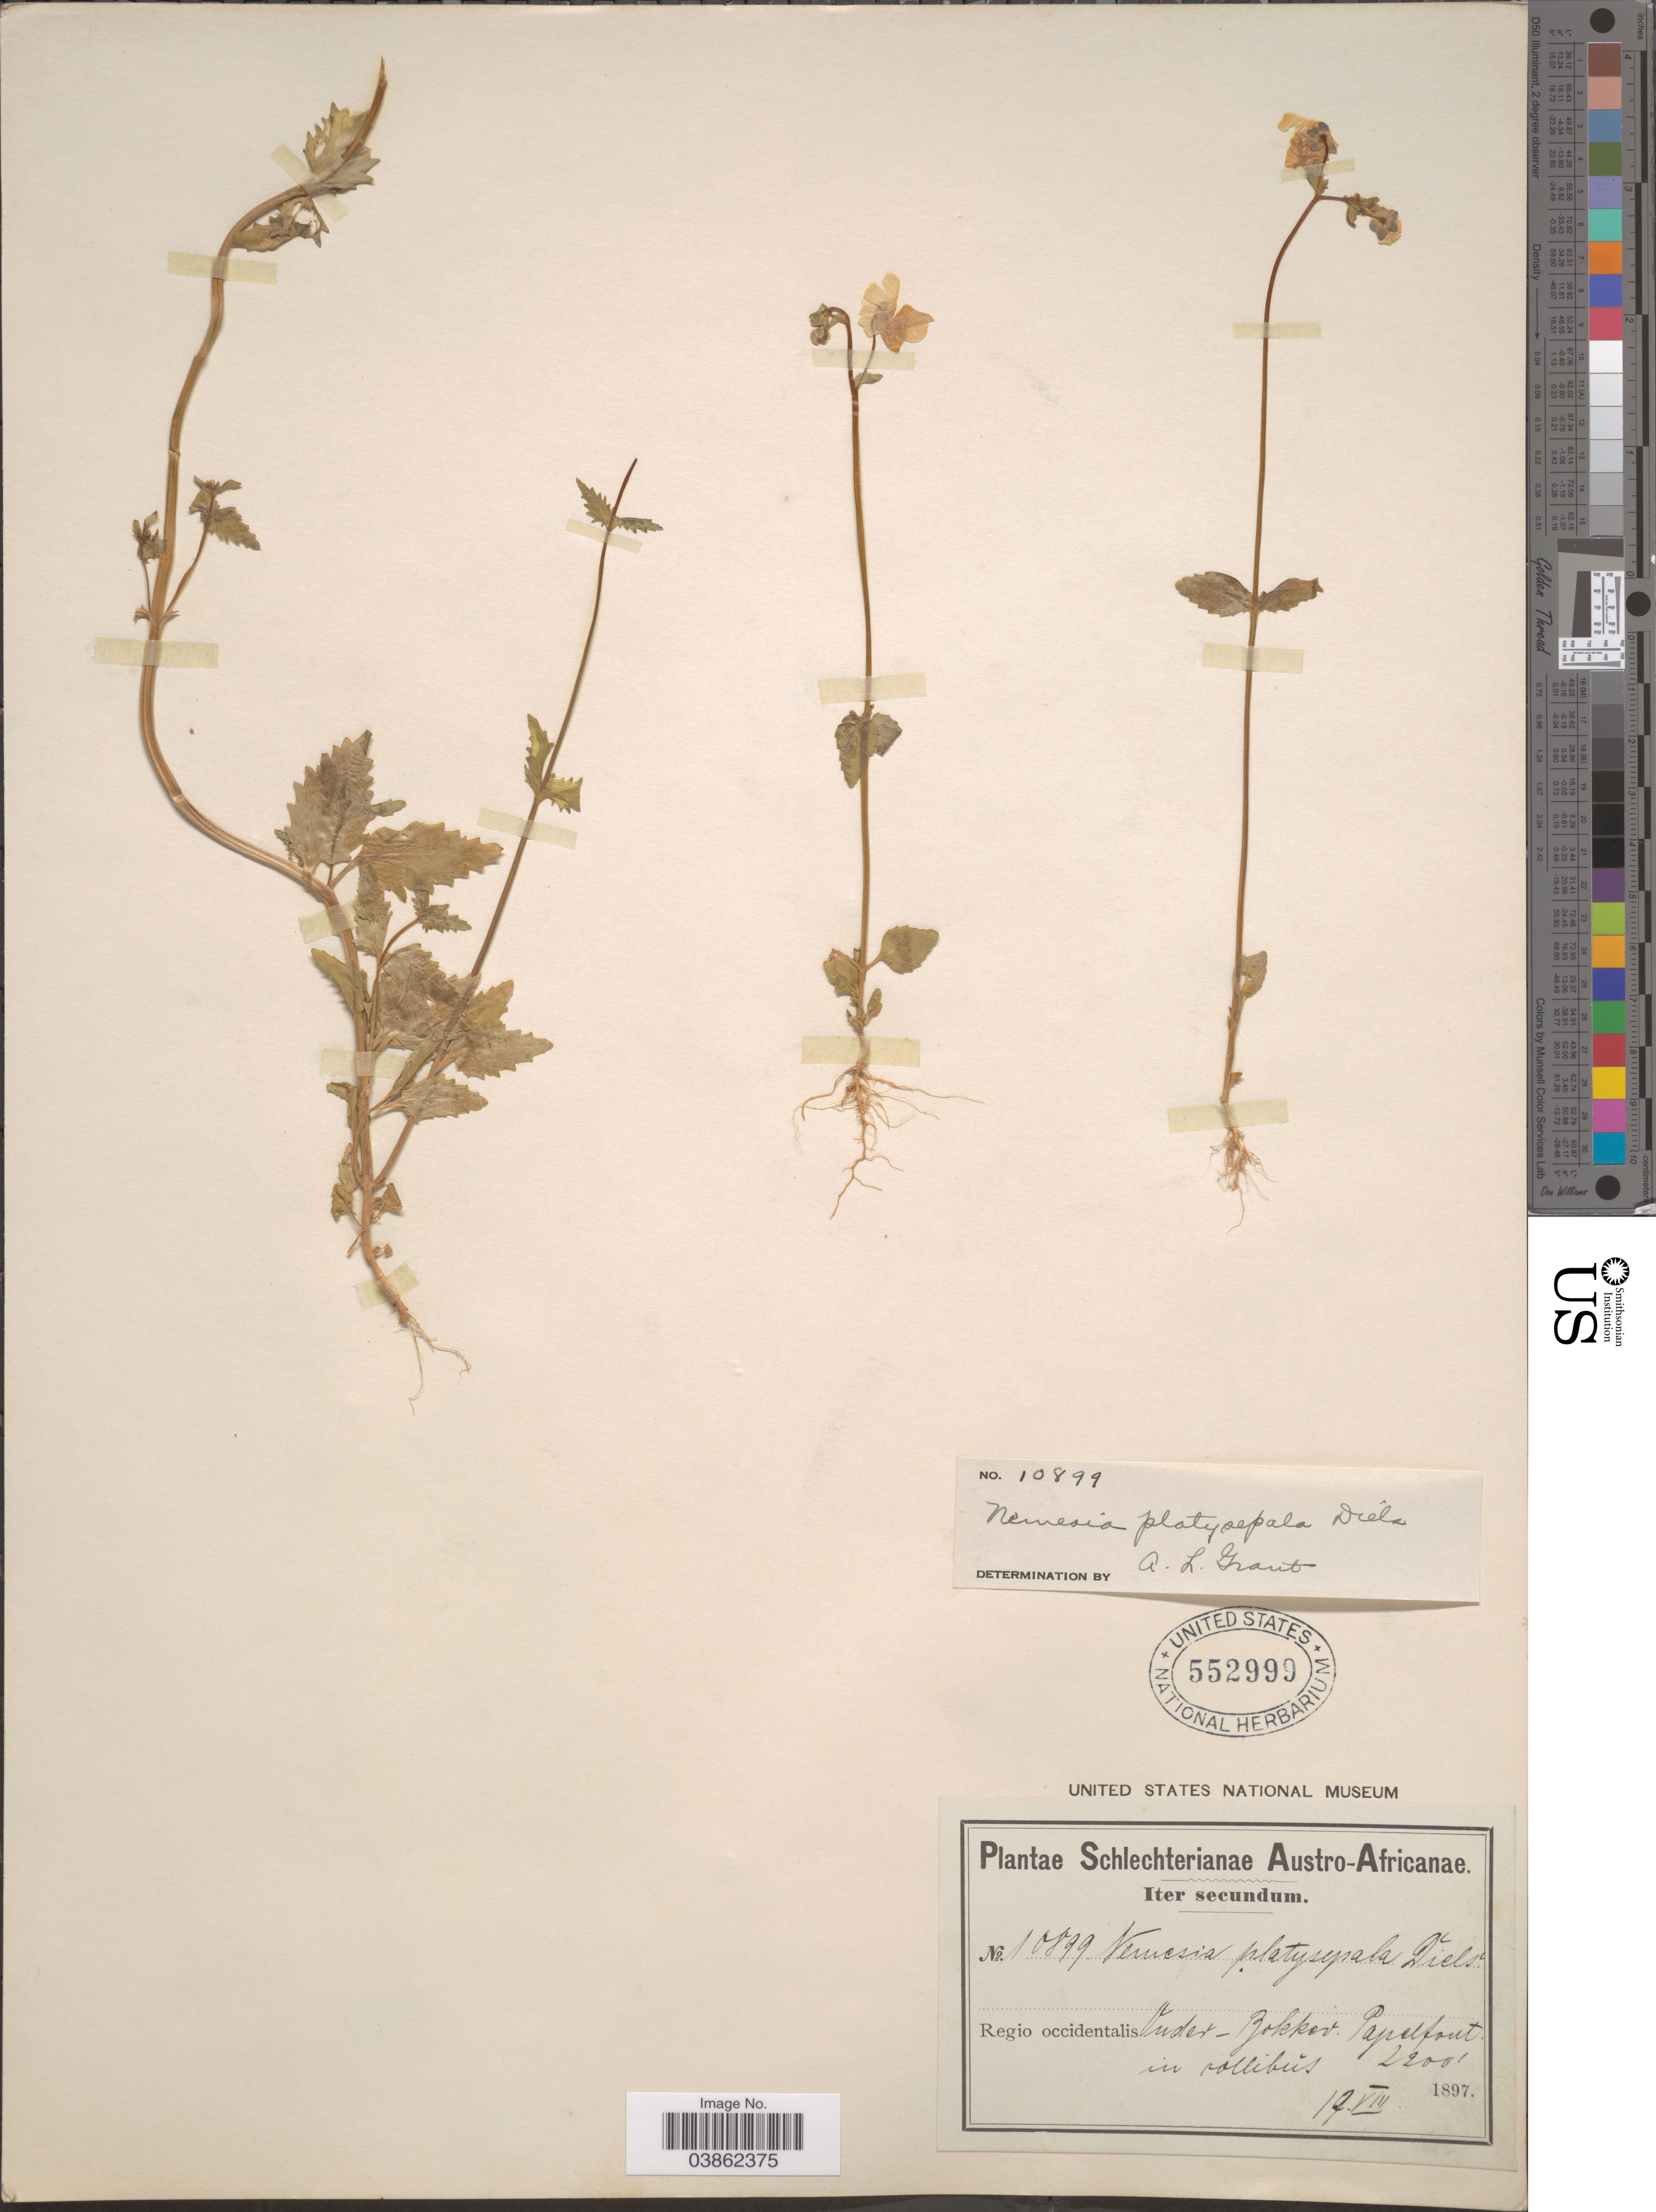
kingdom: Plantae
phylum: Tracheophyta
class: Magnoliopsida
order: Lamiales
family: Scrophulariaceae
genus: Nemesia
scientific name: Nemesia platysepala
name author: Diels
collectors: Schlechter, --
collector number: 10899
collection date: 1897-08-19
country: South Africa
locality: Austro-Africanae. Regio occidentalis. Ouder-Bokkev. Papelfout in collibus.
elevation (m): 671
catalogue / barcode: US 552999